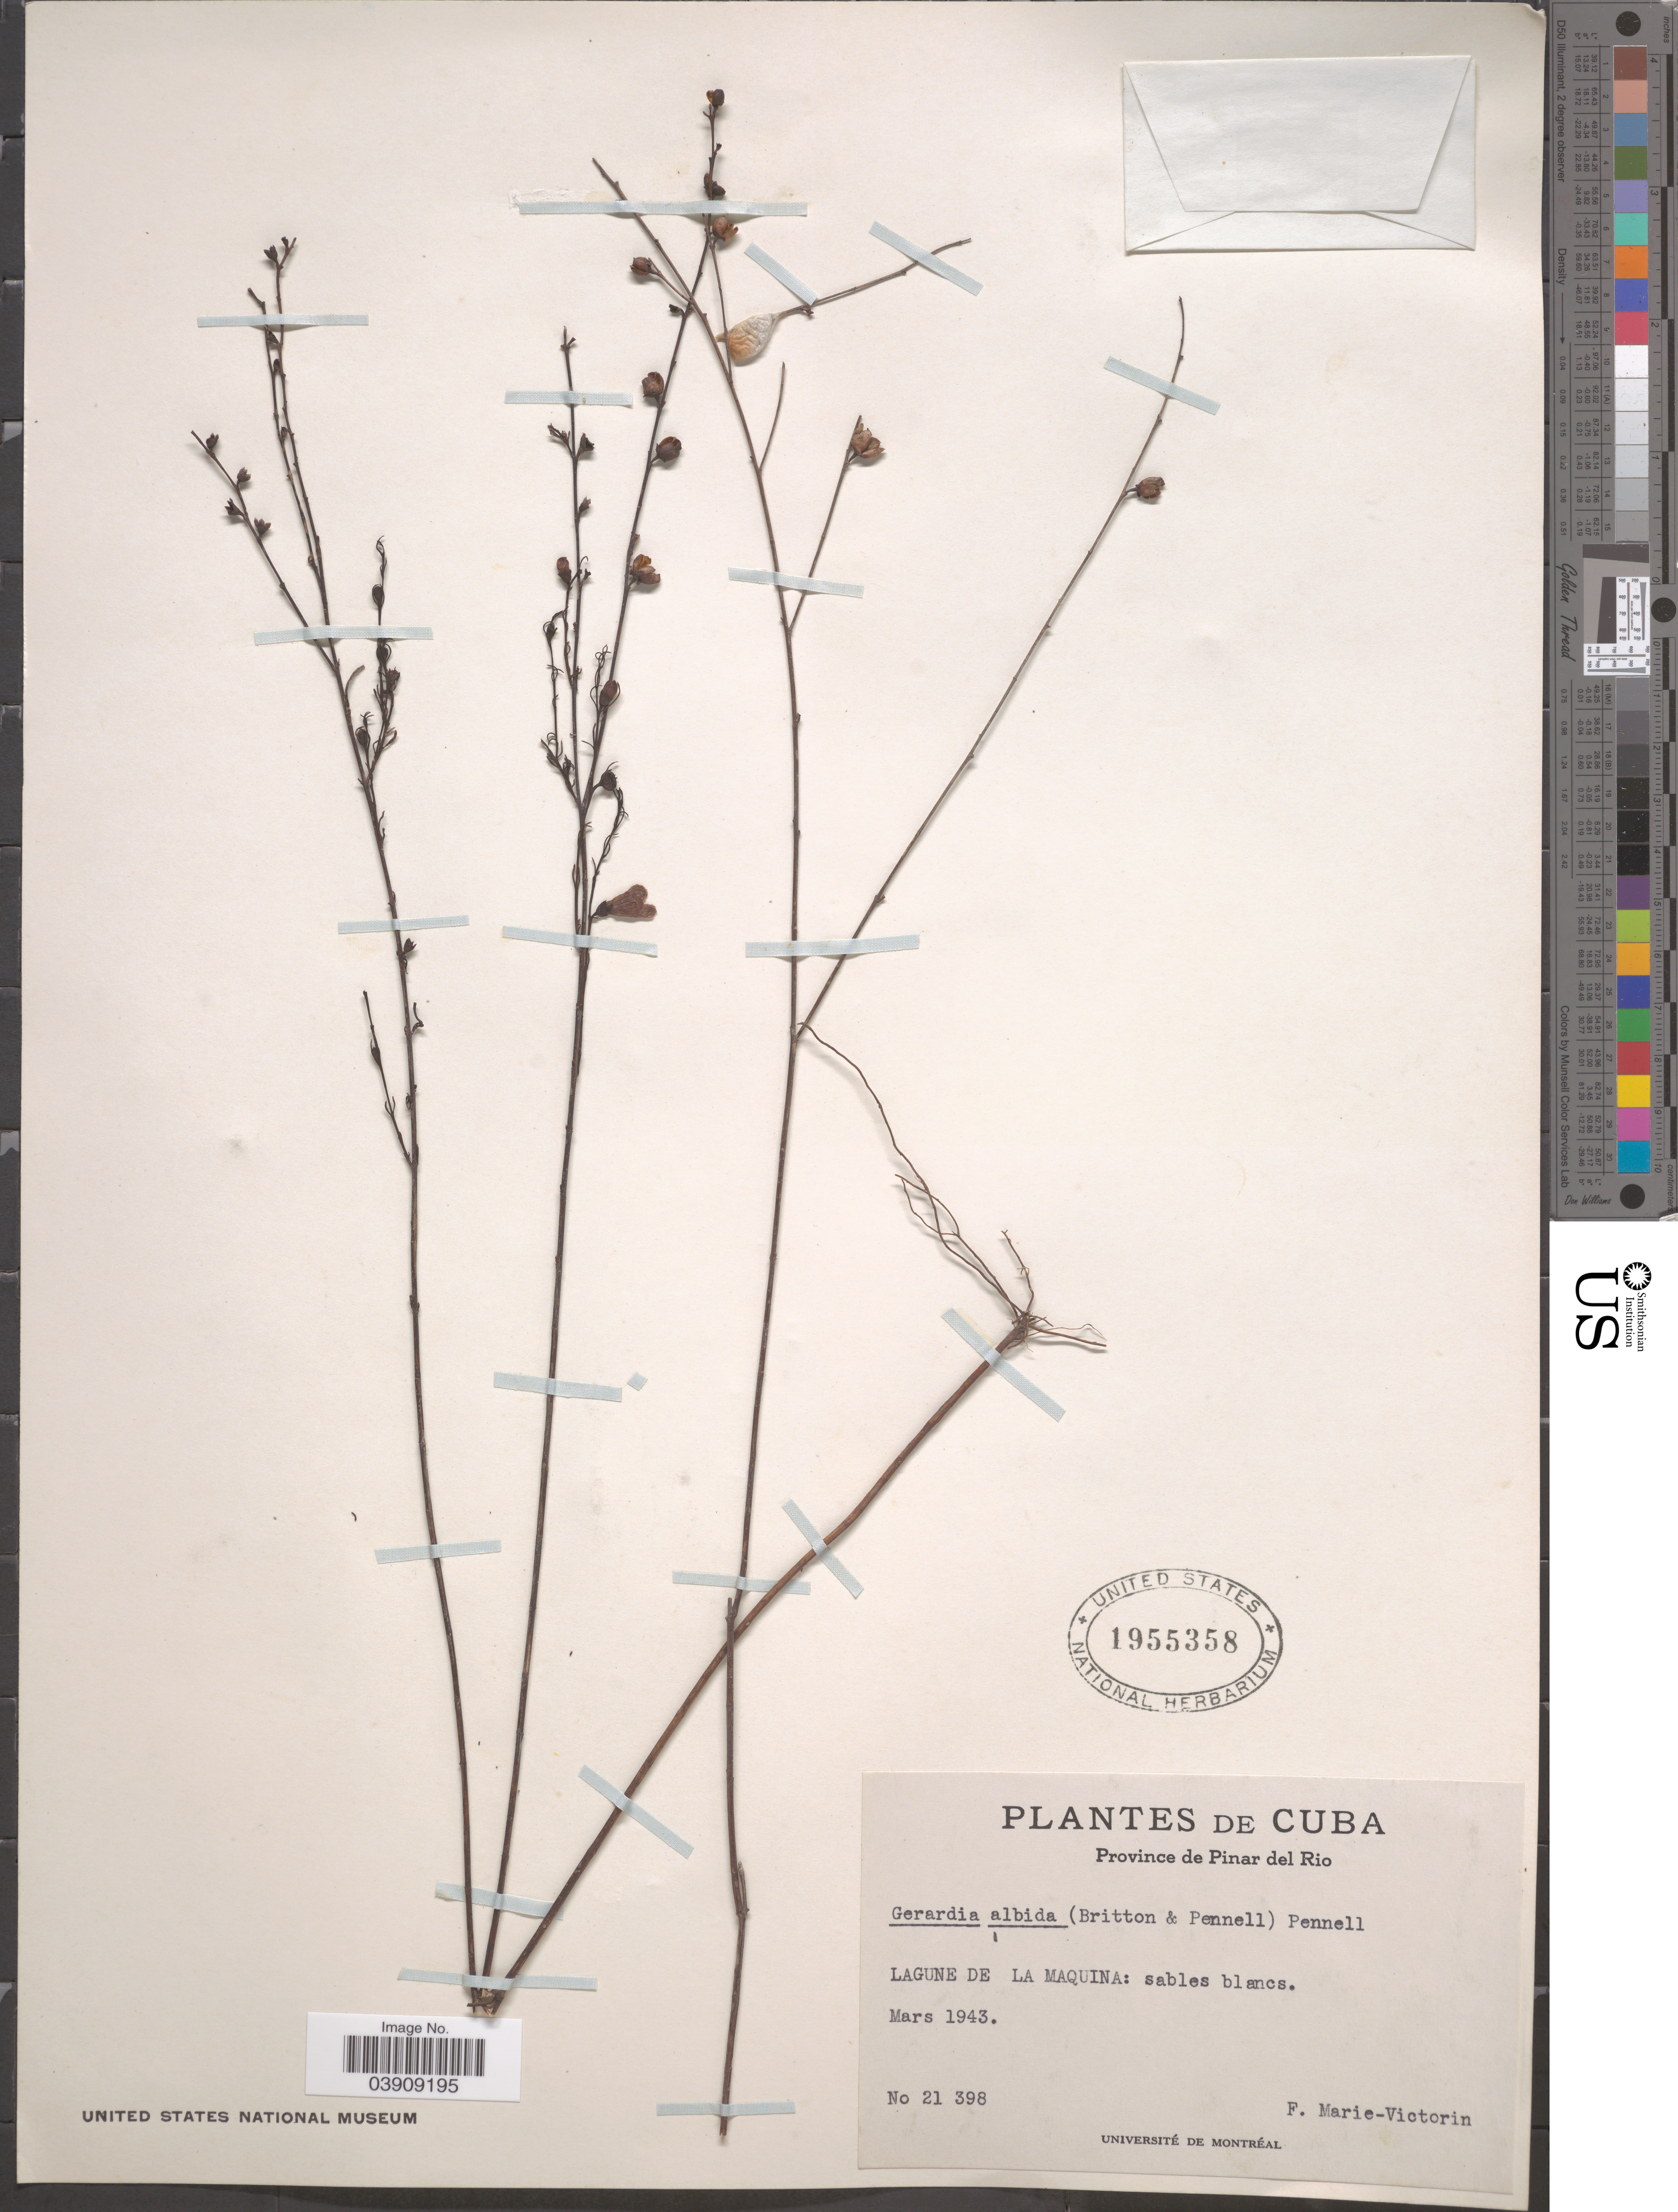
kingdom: Plantae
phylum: Tracheophyta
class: Magnoliopsida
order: Lamiales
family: Orobanchaceae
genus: Gerardia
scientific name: Gerardia albida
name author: (Britton & Pennell) Pennell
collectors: F. Marie-Victorin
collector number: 21398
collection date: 1943-03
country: Cuba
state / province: Pinar del Río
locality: Lagune de La Maquina.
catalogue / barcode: US 1955358